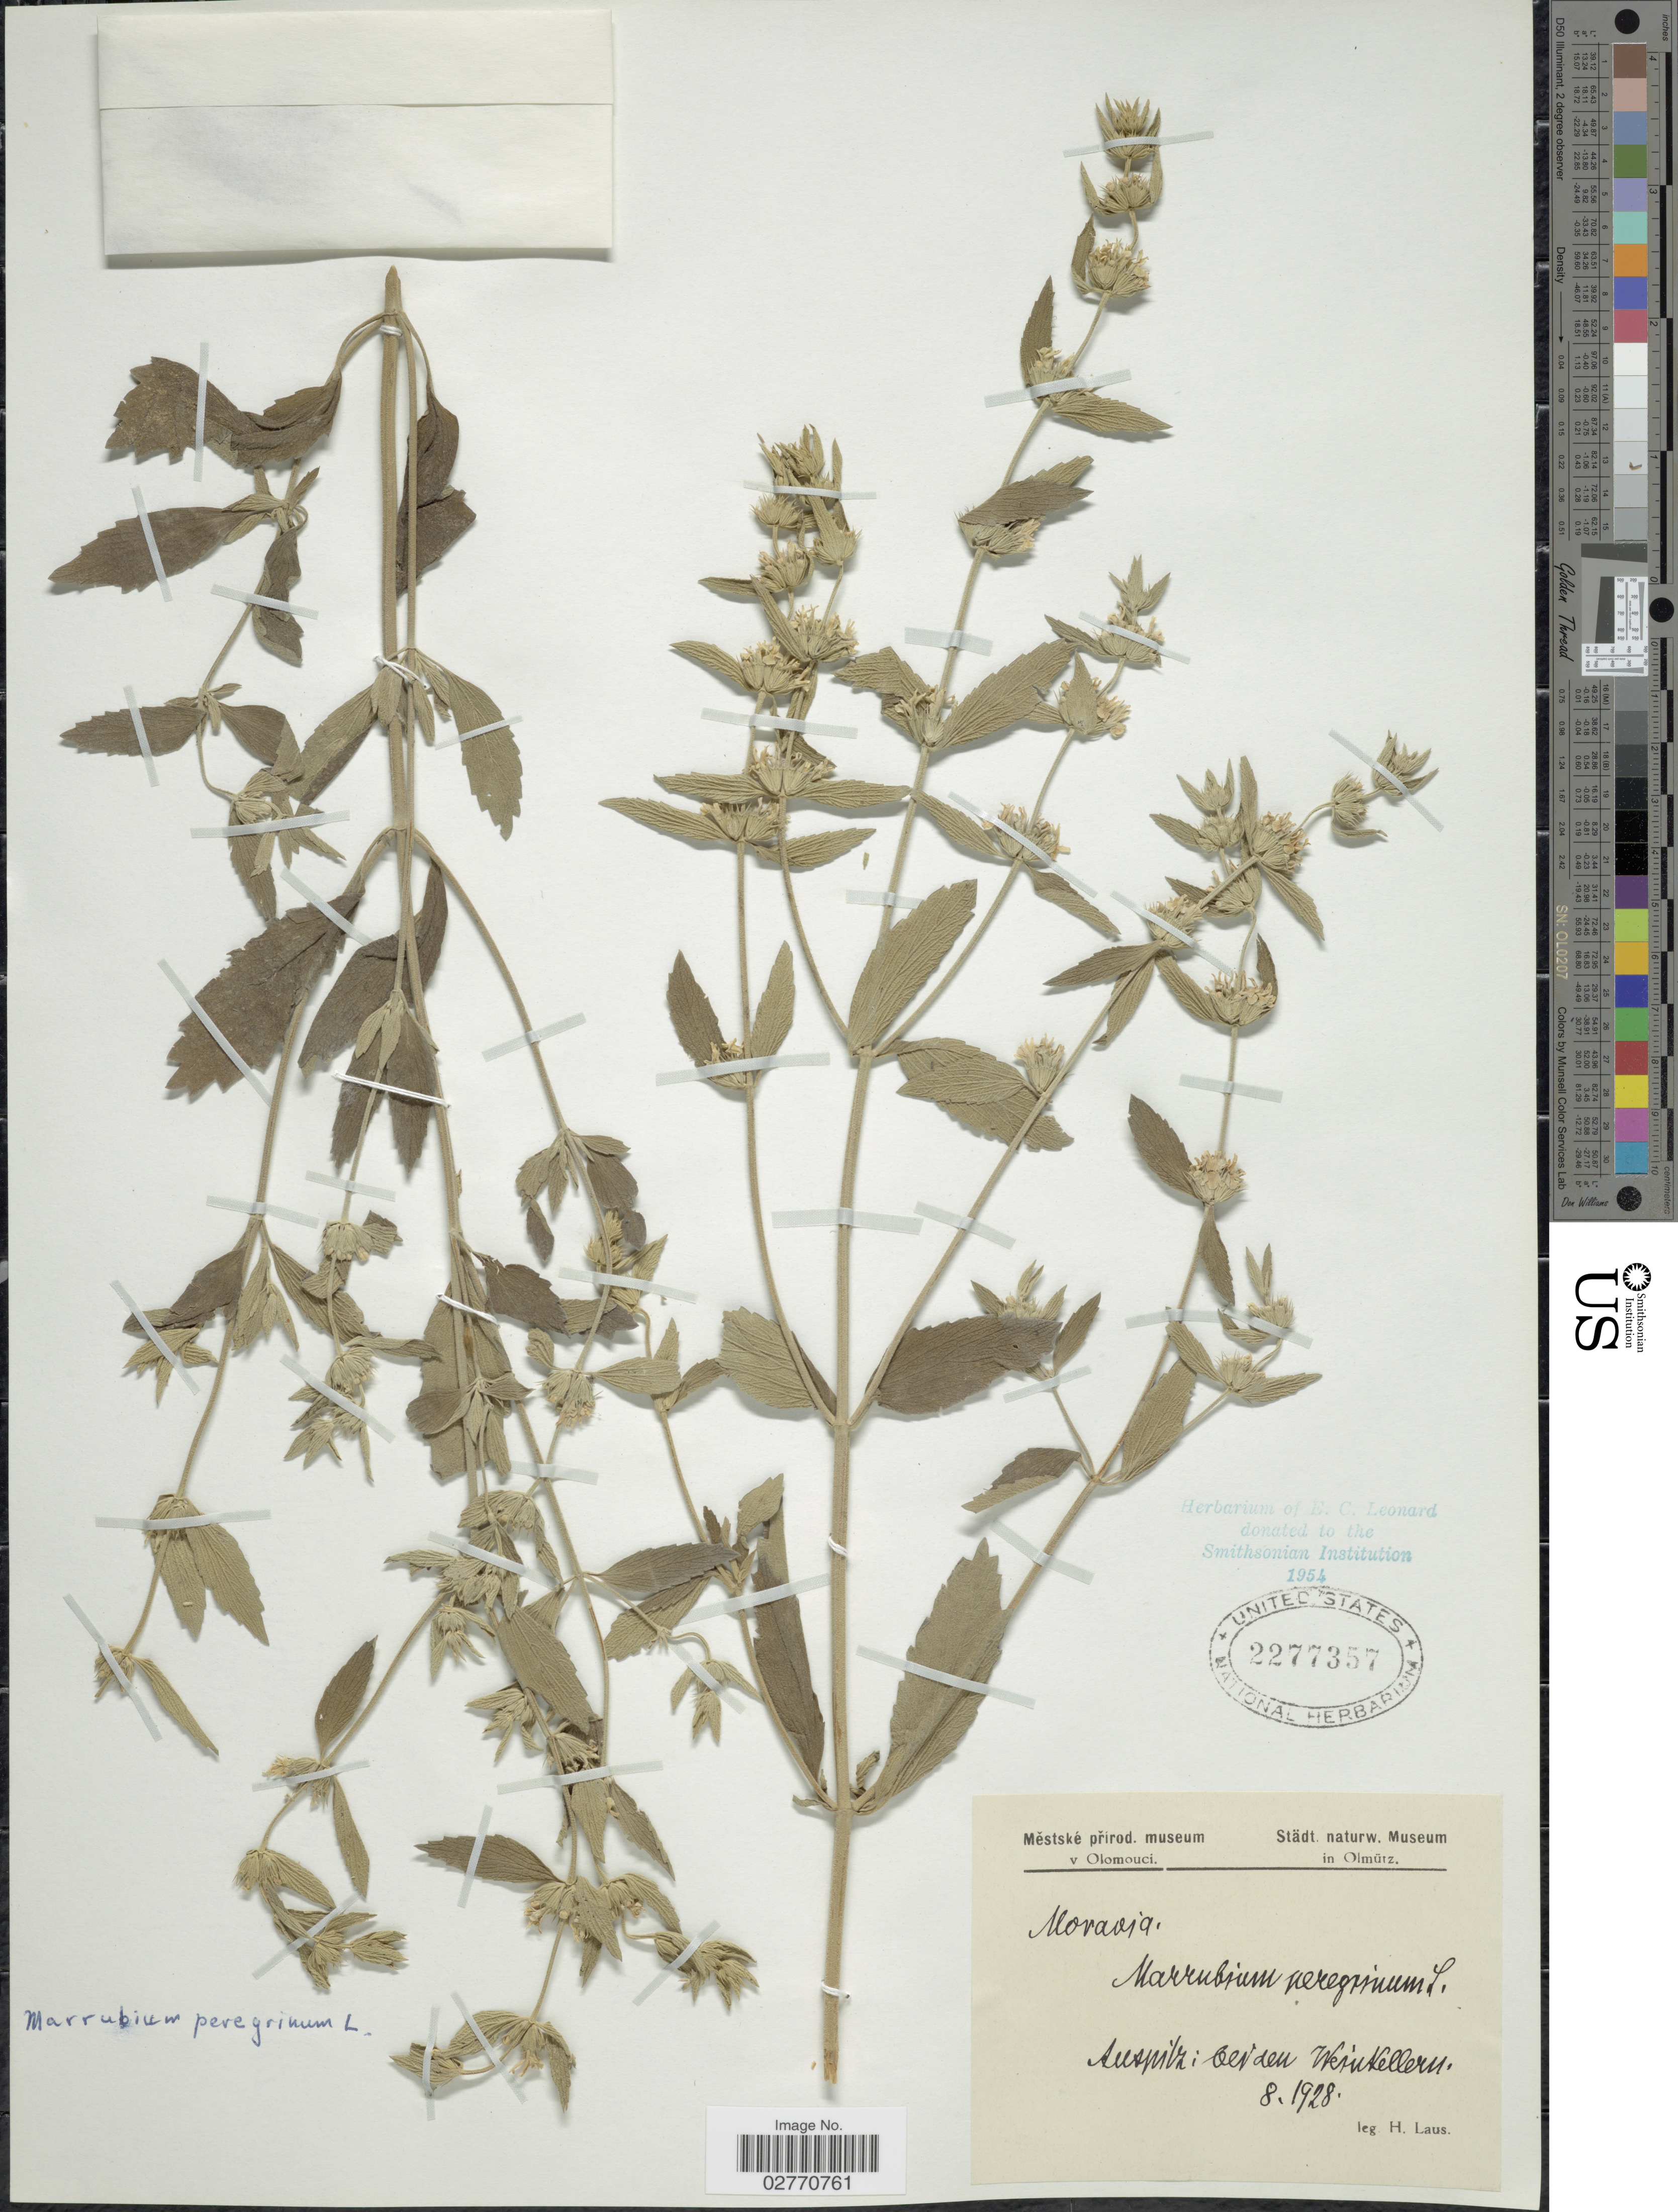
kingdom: Plantae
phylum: Tracheophyta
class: Magnoliopsida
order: Lamiales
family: Lamiaceae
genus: Marrubium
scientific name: Marrubium peregrinum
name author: L.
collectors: H. Laus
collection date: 1928-08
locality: Auspitz: beiden Wesúkellern [interpreted]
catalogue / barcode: US 2277357